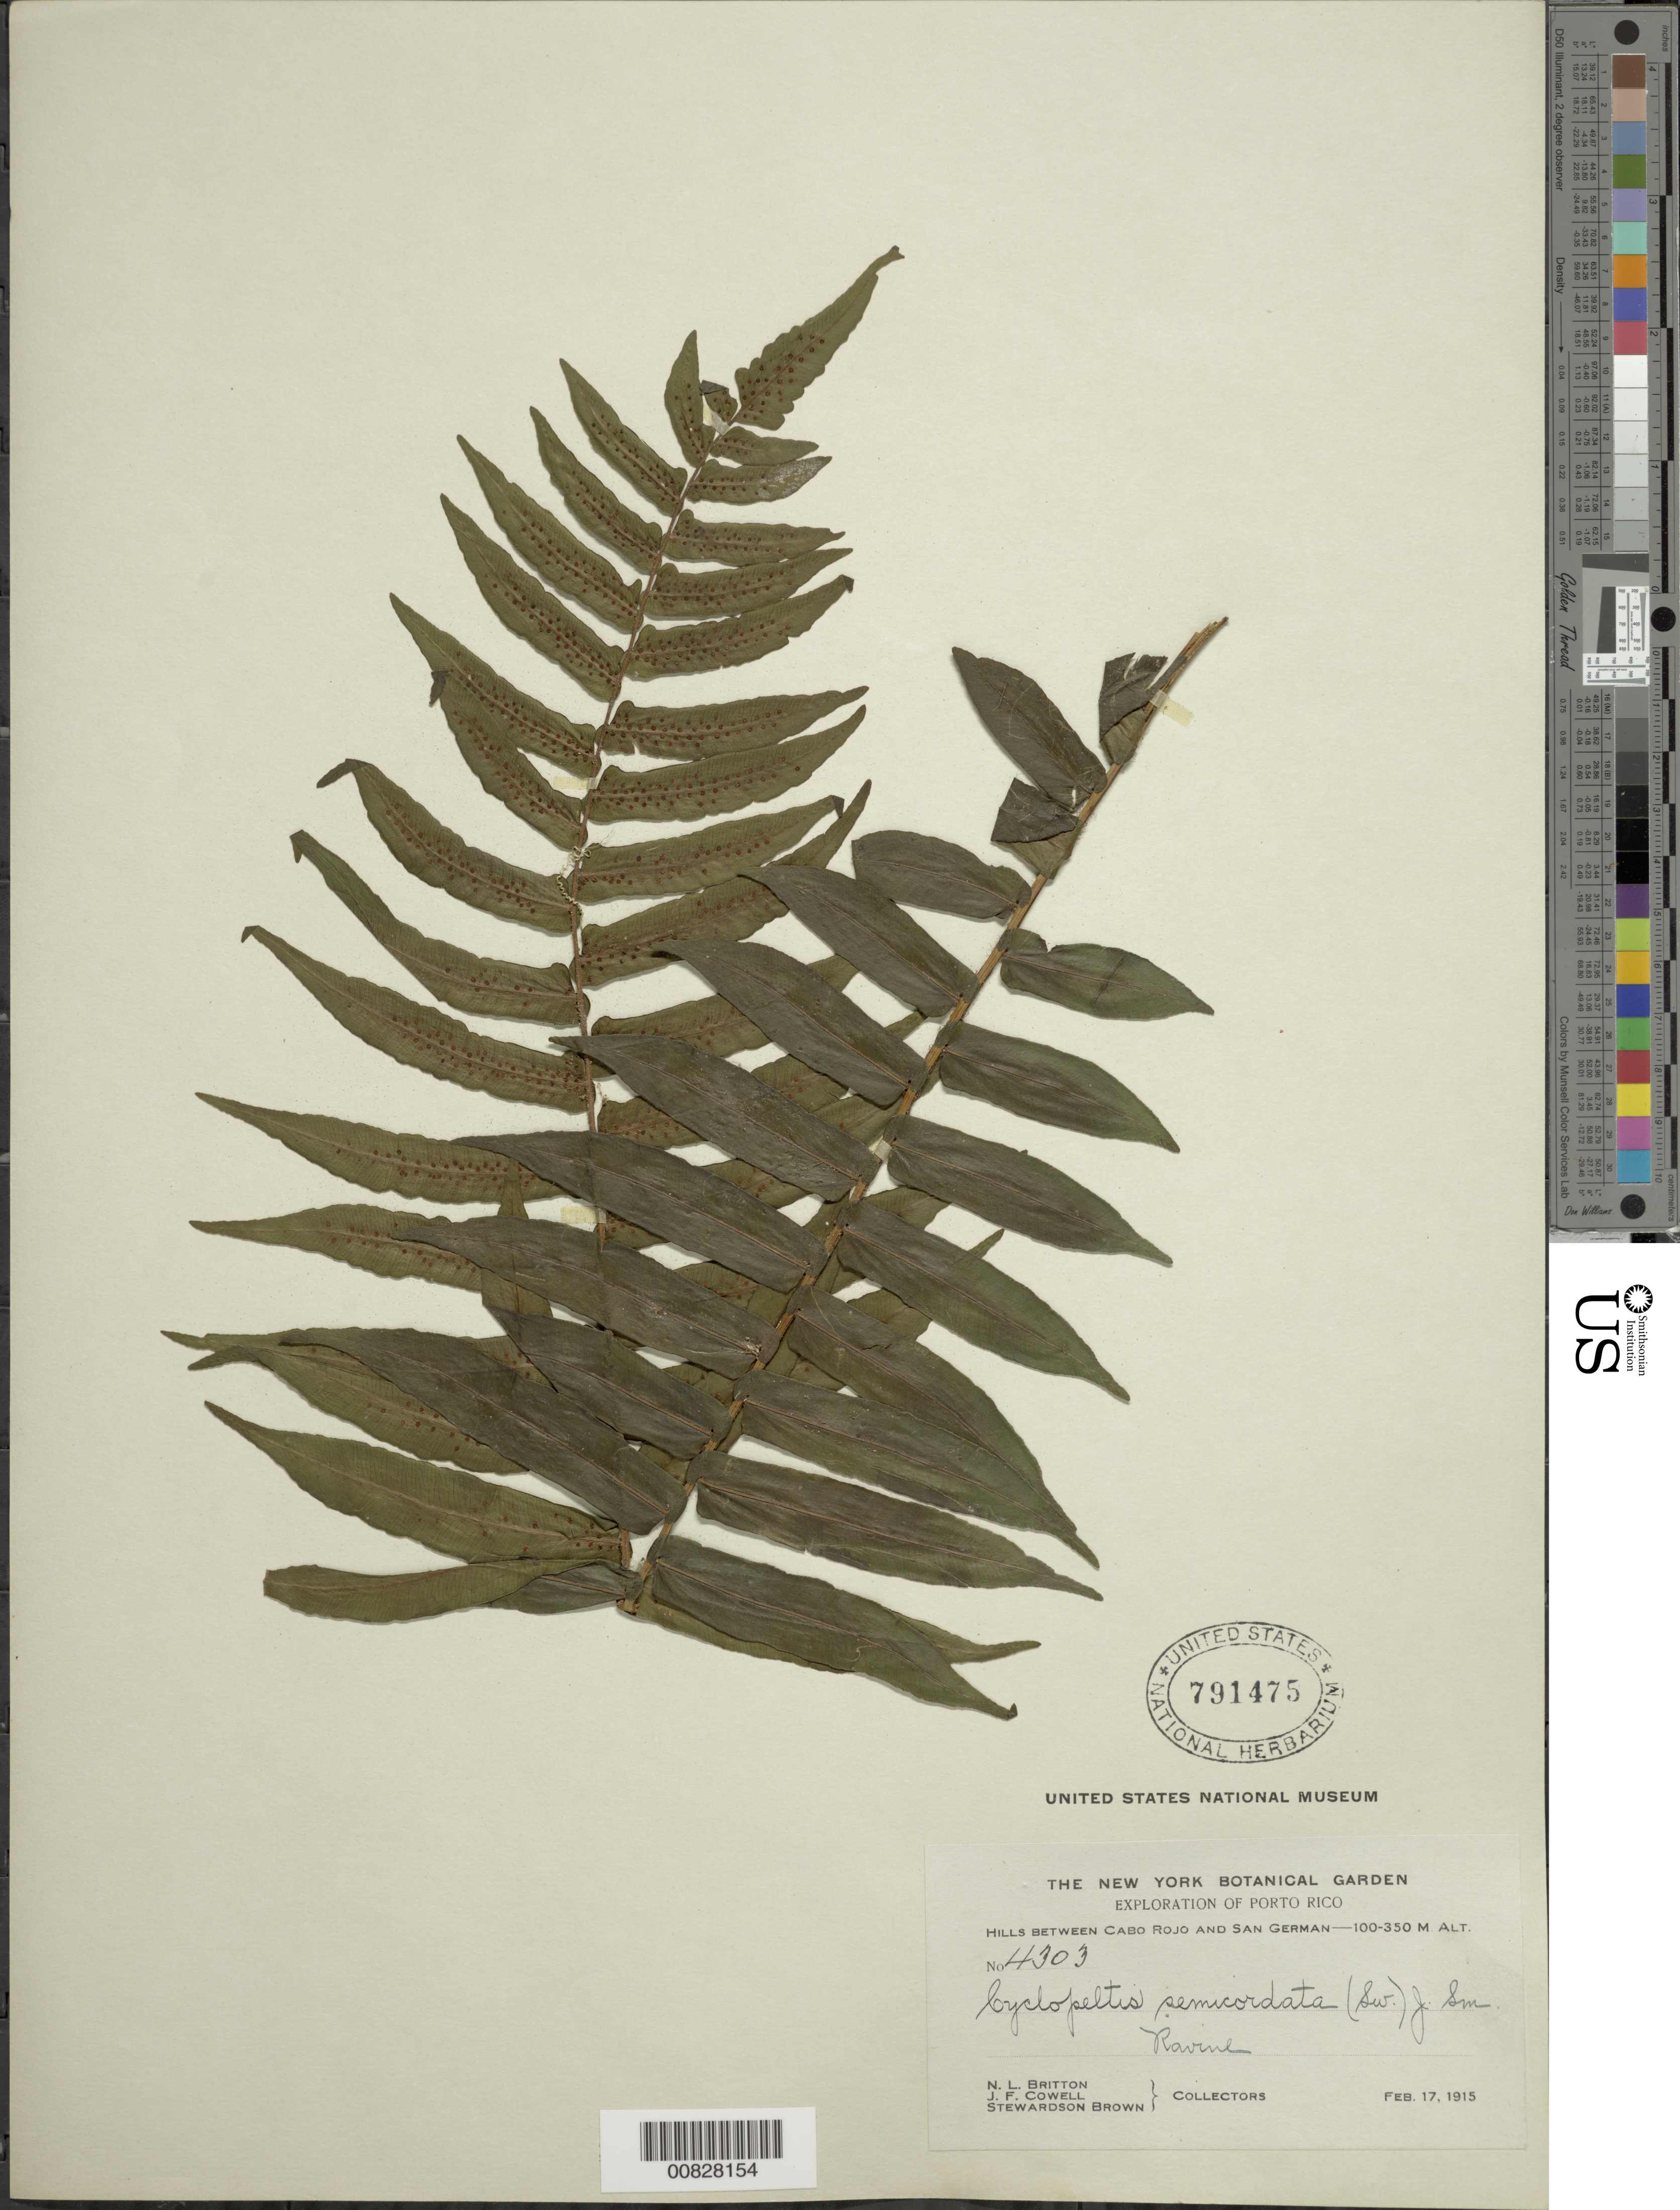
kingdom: Plantae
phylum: Tracheophyta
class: Polypodiopsida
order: Polypodiales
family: Lomariopsidaceae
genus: Cyclopeltis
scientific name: Cyclopeltis semicordata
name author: (Sw.) J. Sm.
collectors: N. Britton, J. F. Cowell & S. Brown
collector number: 4303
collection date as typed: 17 Feb 1915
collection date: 1915-02-17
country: Puerto Rico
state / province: Cabo Rojo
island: Puerto Rico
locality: Cabo Rojo to San German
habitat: Ravine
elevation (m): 100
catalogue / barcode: US 791475